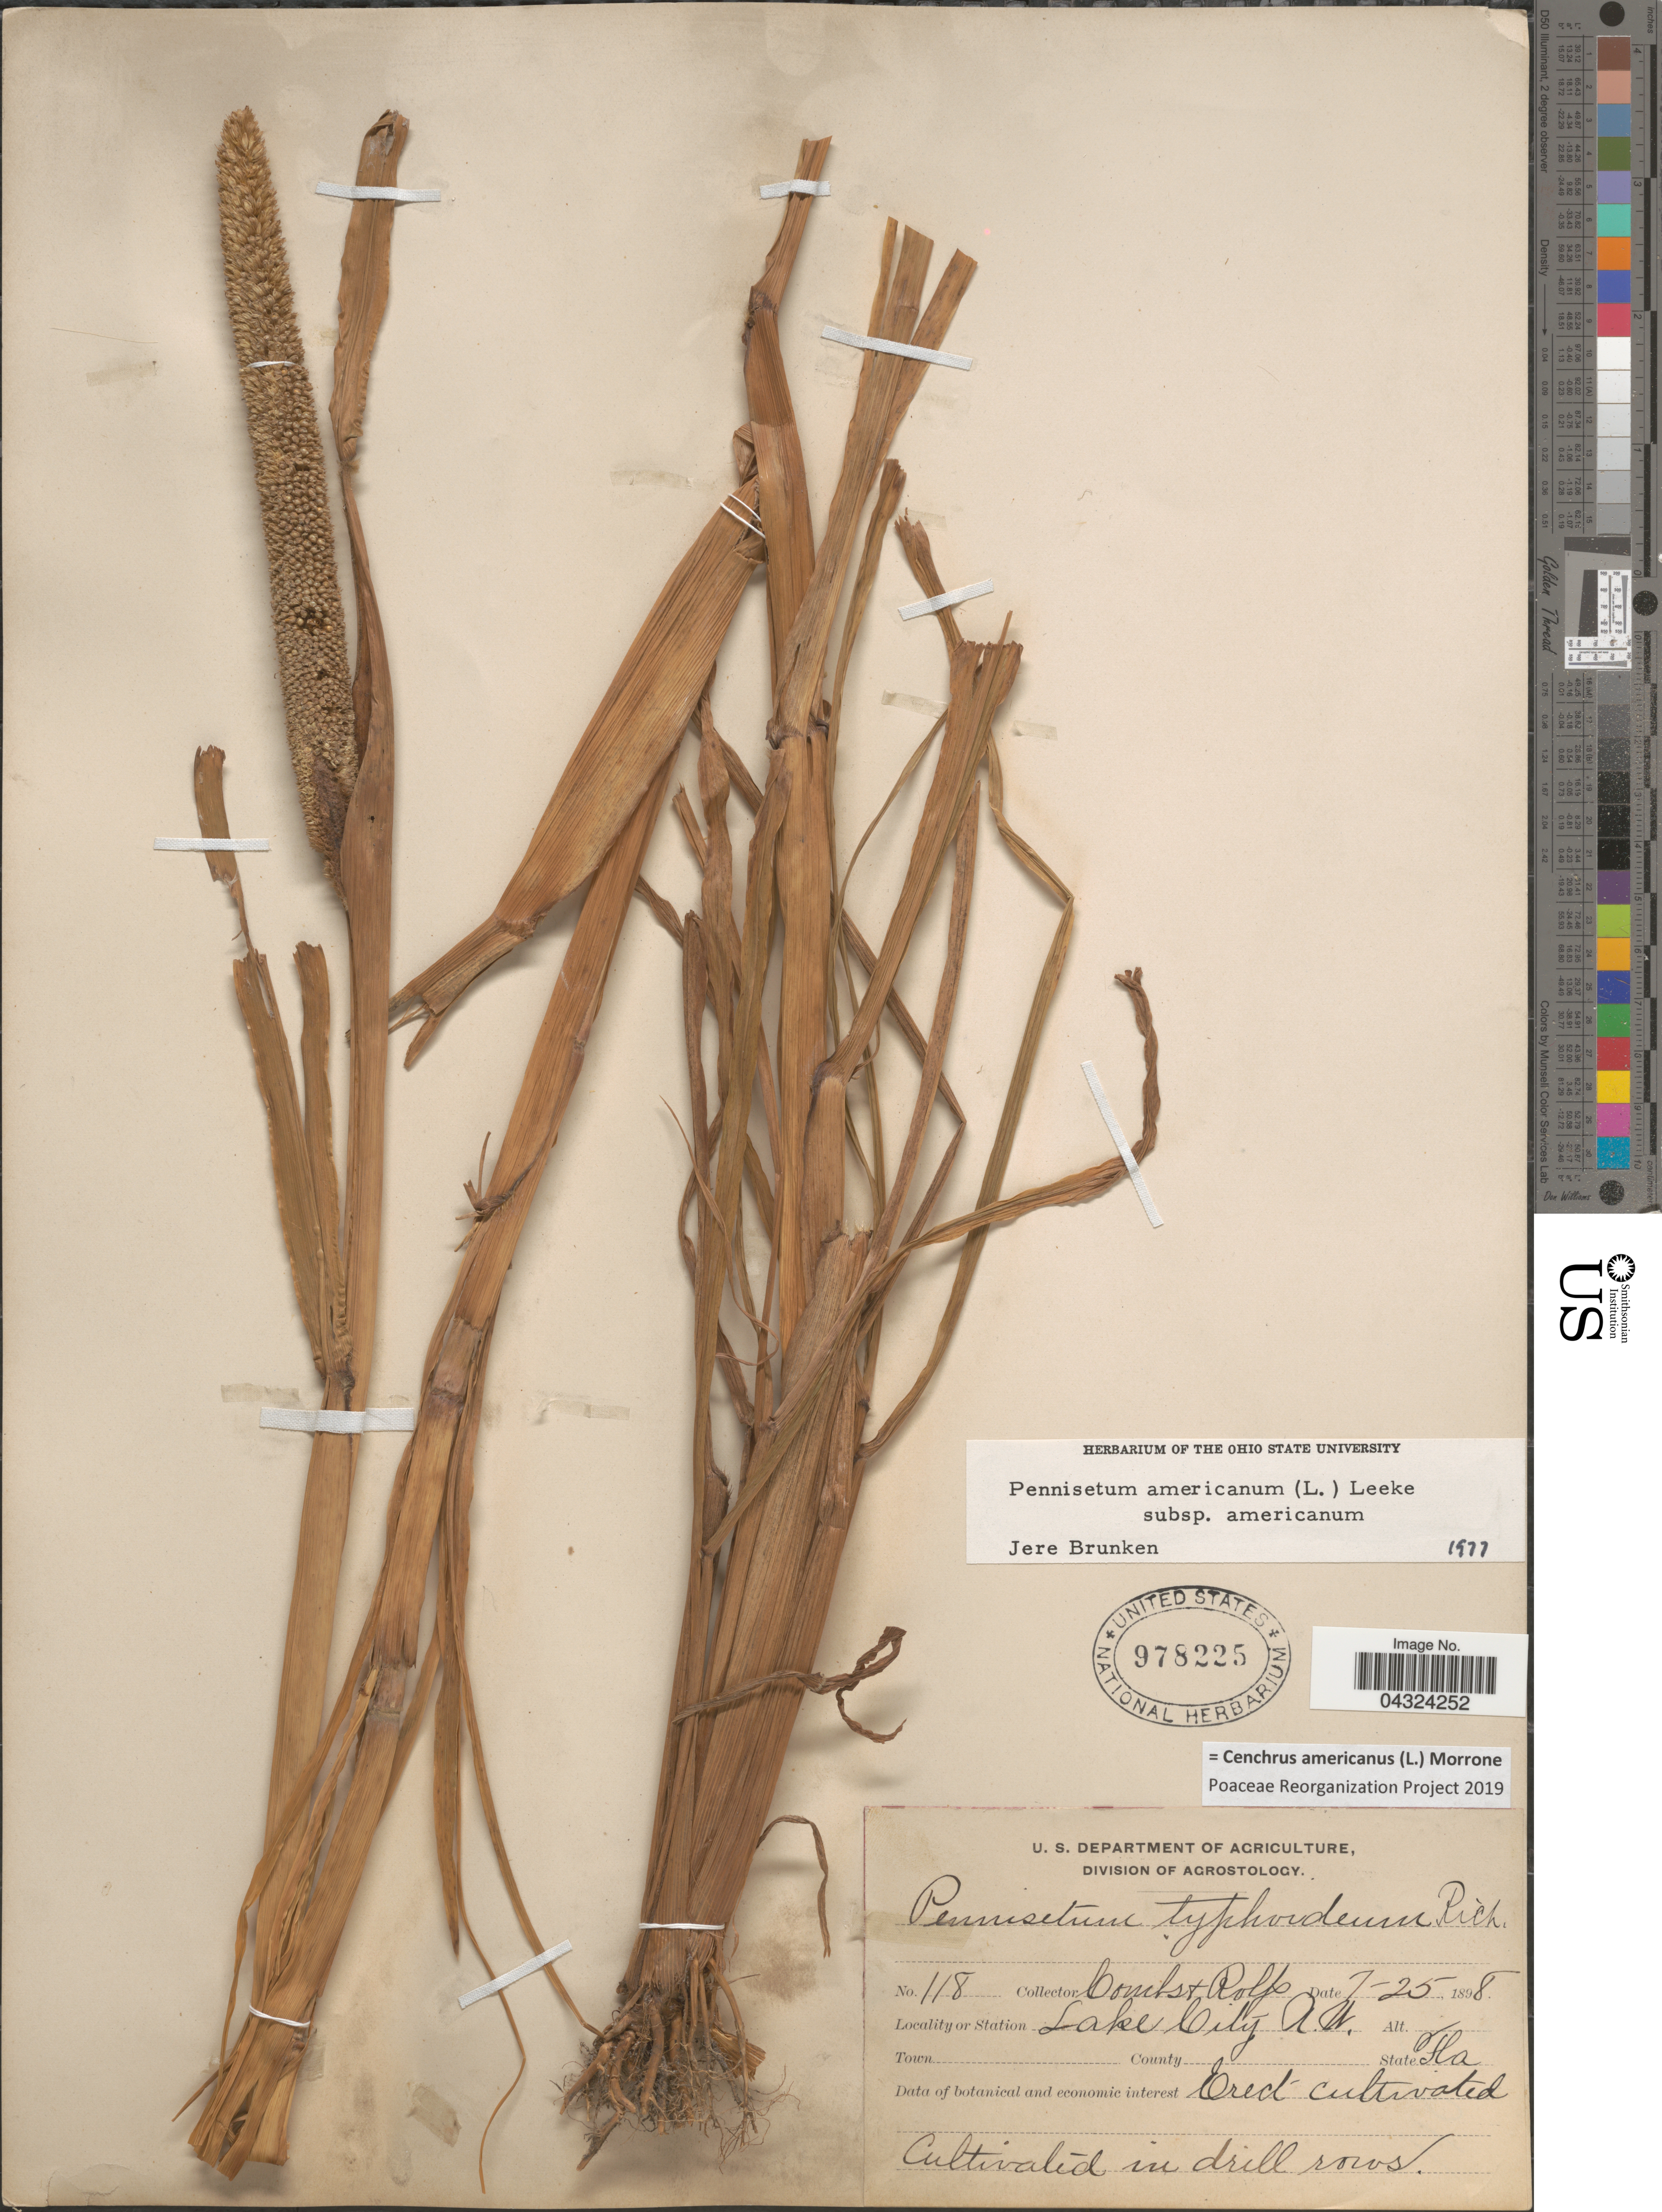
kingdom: Plantae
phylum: Tracheophyta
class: Liliopsida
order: Poales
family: Poaceae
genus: Cenchrus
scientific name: Cenchrus americanus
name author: (L.) Morrone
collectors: -. Combs & Rolfs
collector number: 118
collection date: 1898-07-25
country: United States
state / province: Florida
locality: Lake City, N.W. Cultivated in drill rows.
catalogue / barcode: US 978225